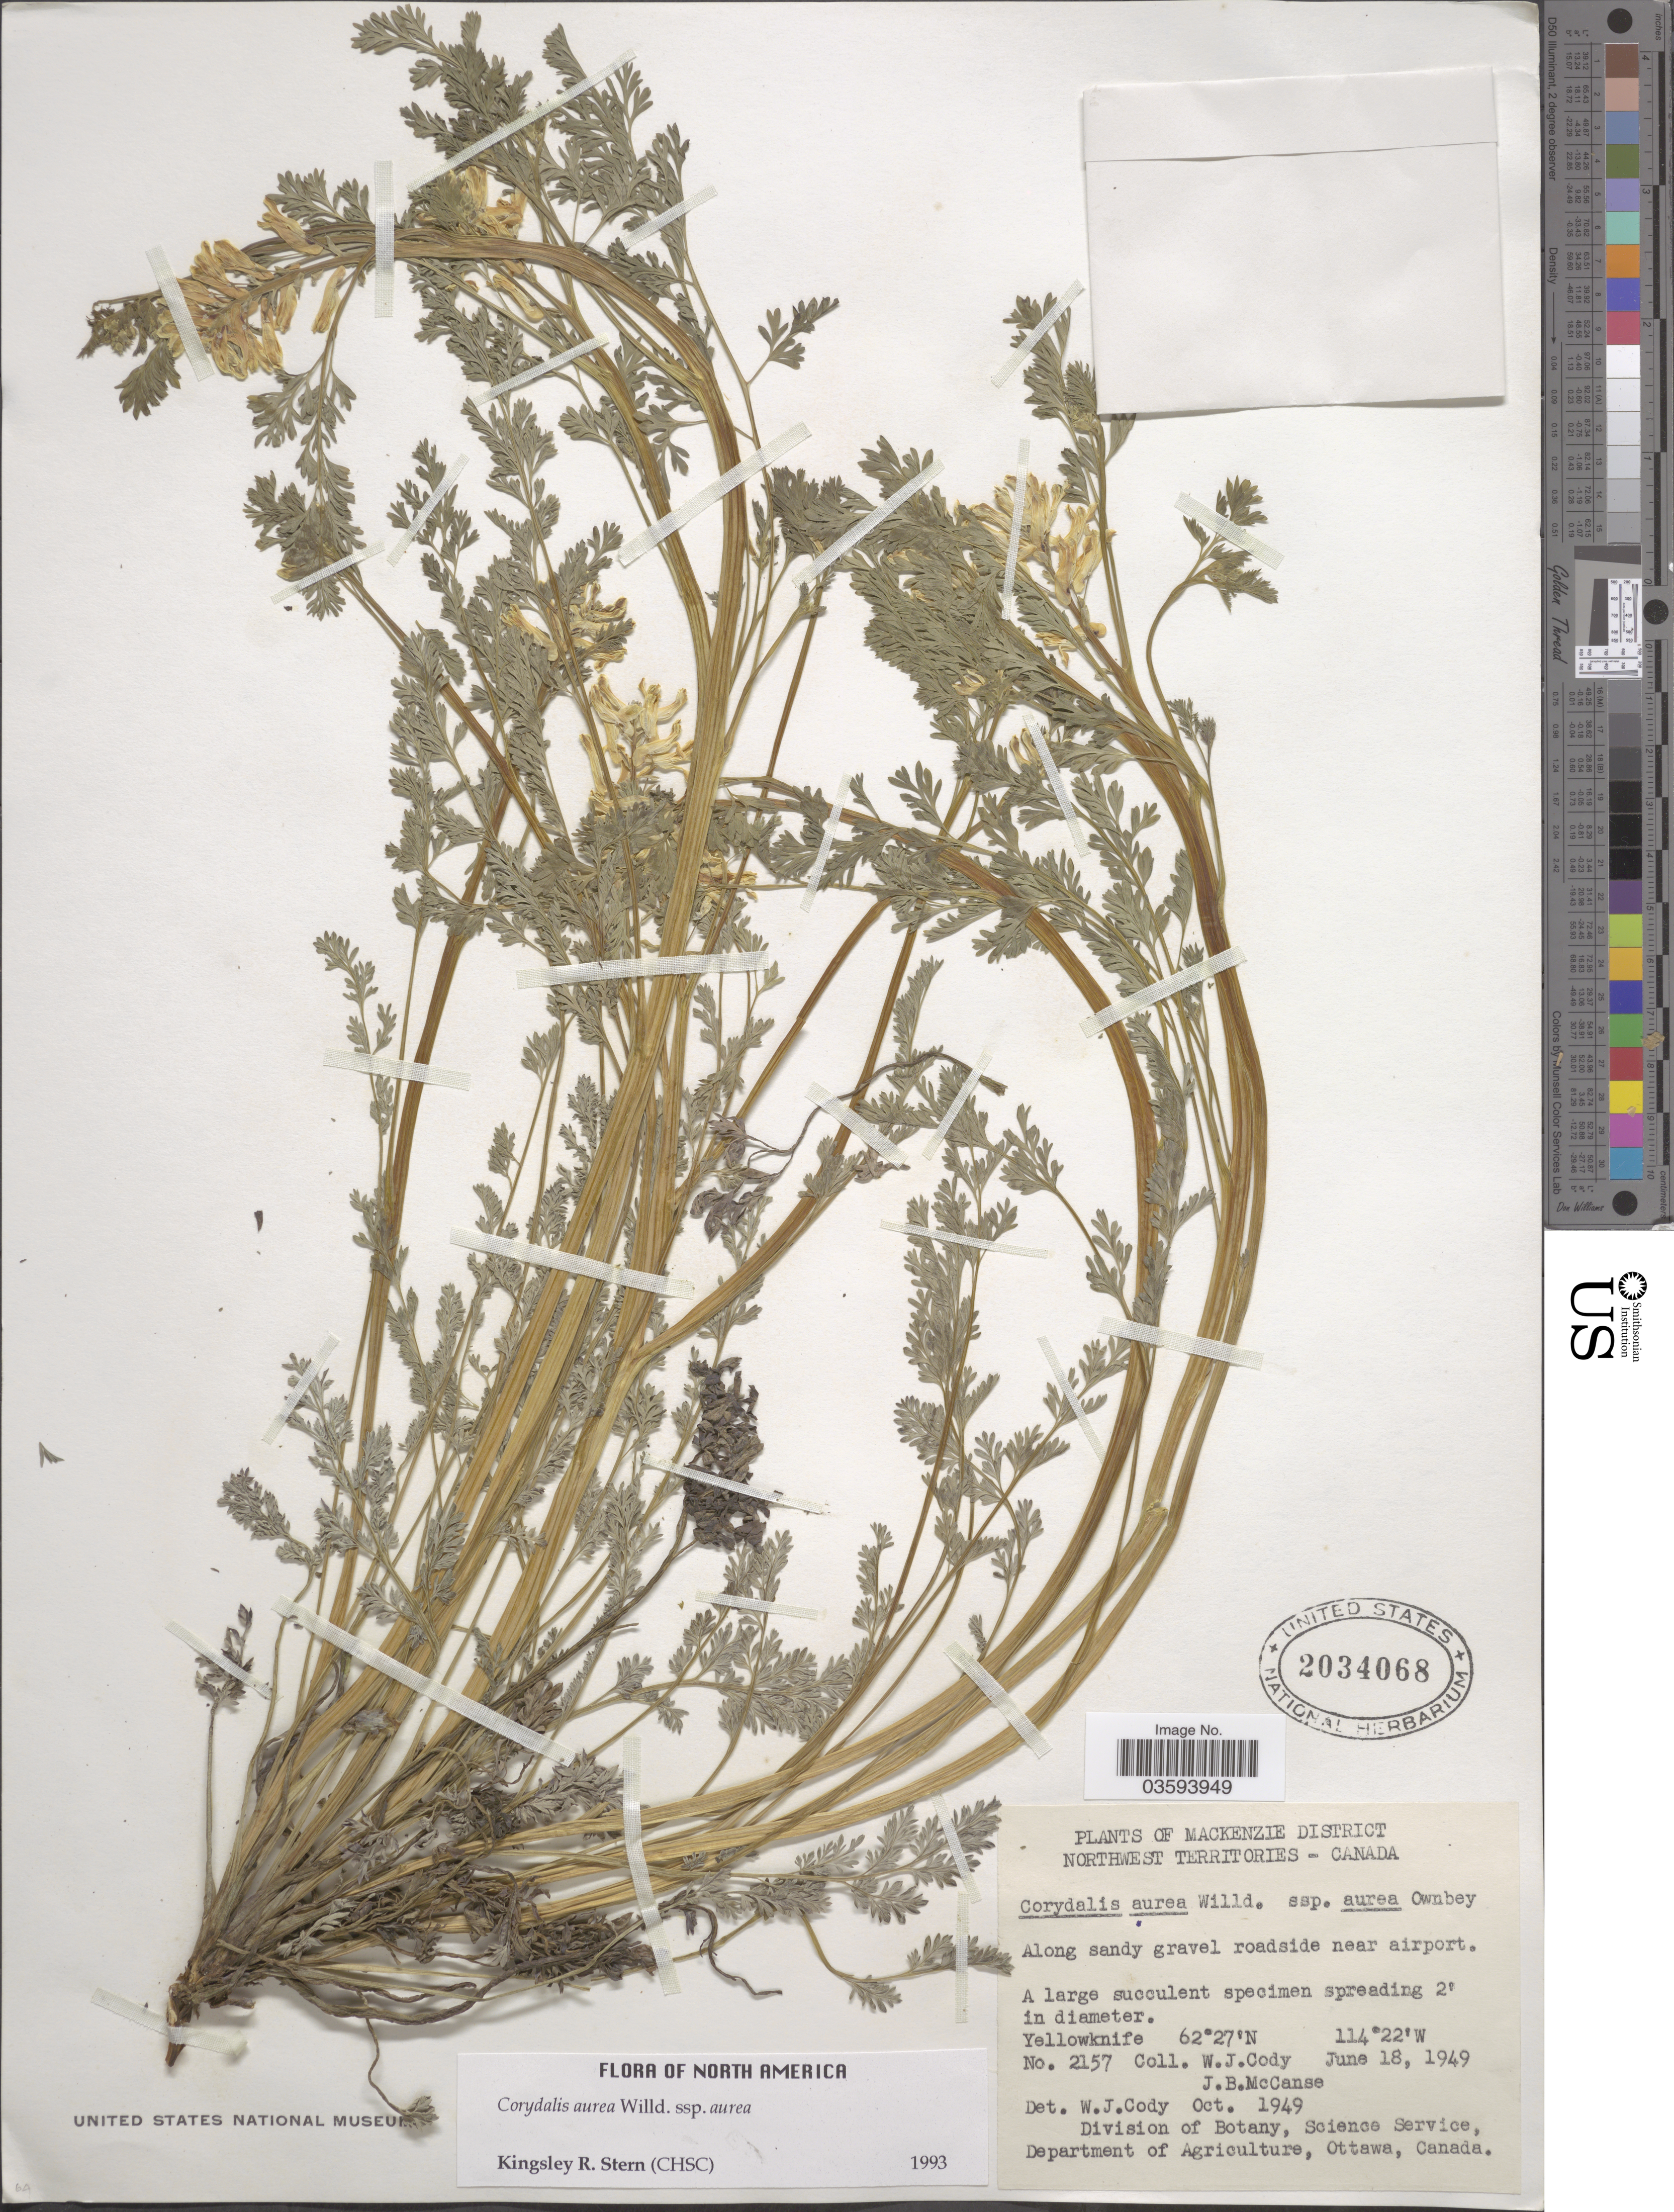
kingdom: Plantae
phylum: Tracheophyta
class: Magnoliopsida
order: Ranunculales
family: Papaveraceae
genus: Corydalis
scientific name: Corydalis aurea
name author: Willd.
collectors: W. Cody & J. McCanse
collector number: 2157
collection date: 1949-06-18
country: Canada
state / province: Northwest Territories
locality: Mackenzie District. Along sandy gravel roadside near airport. Yellowknife.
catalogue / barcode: US 2034068